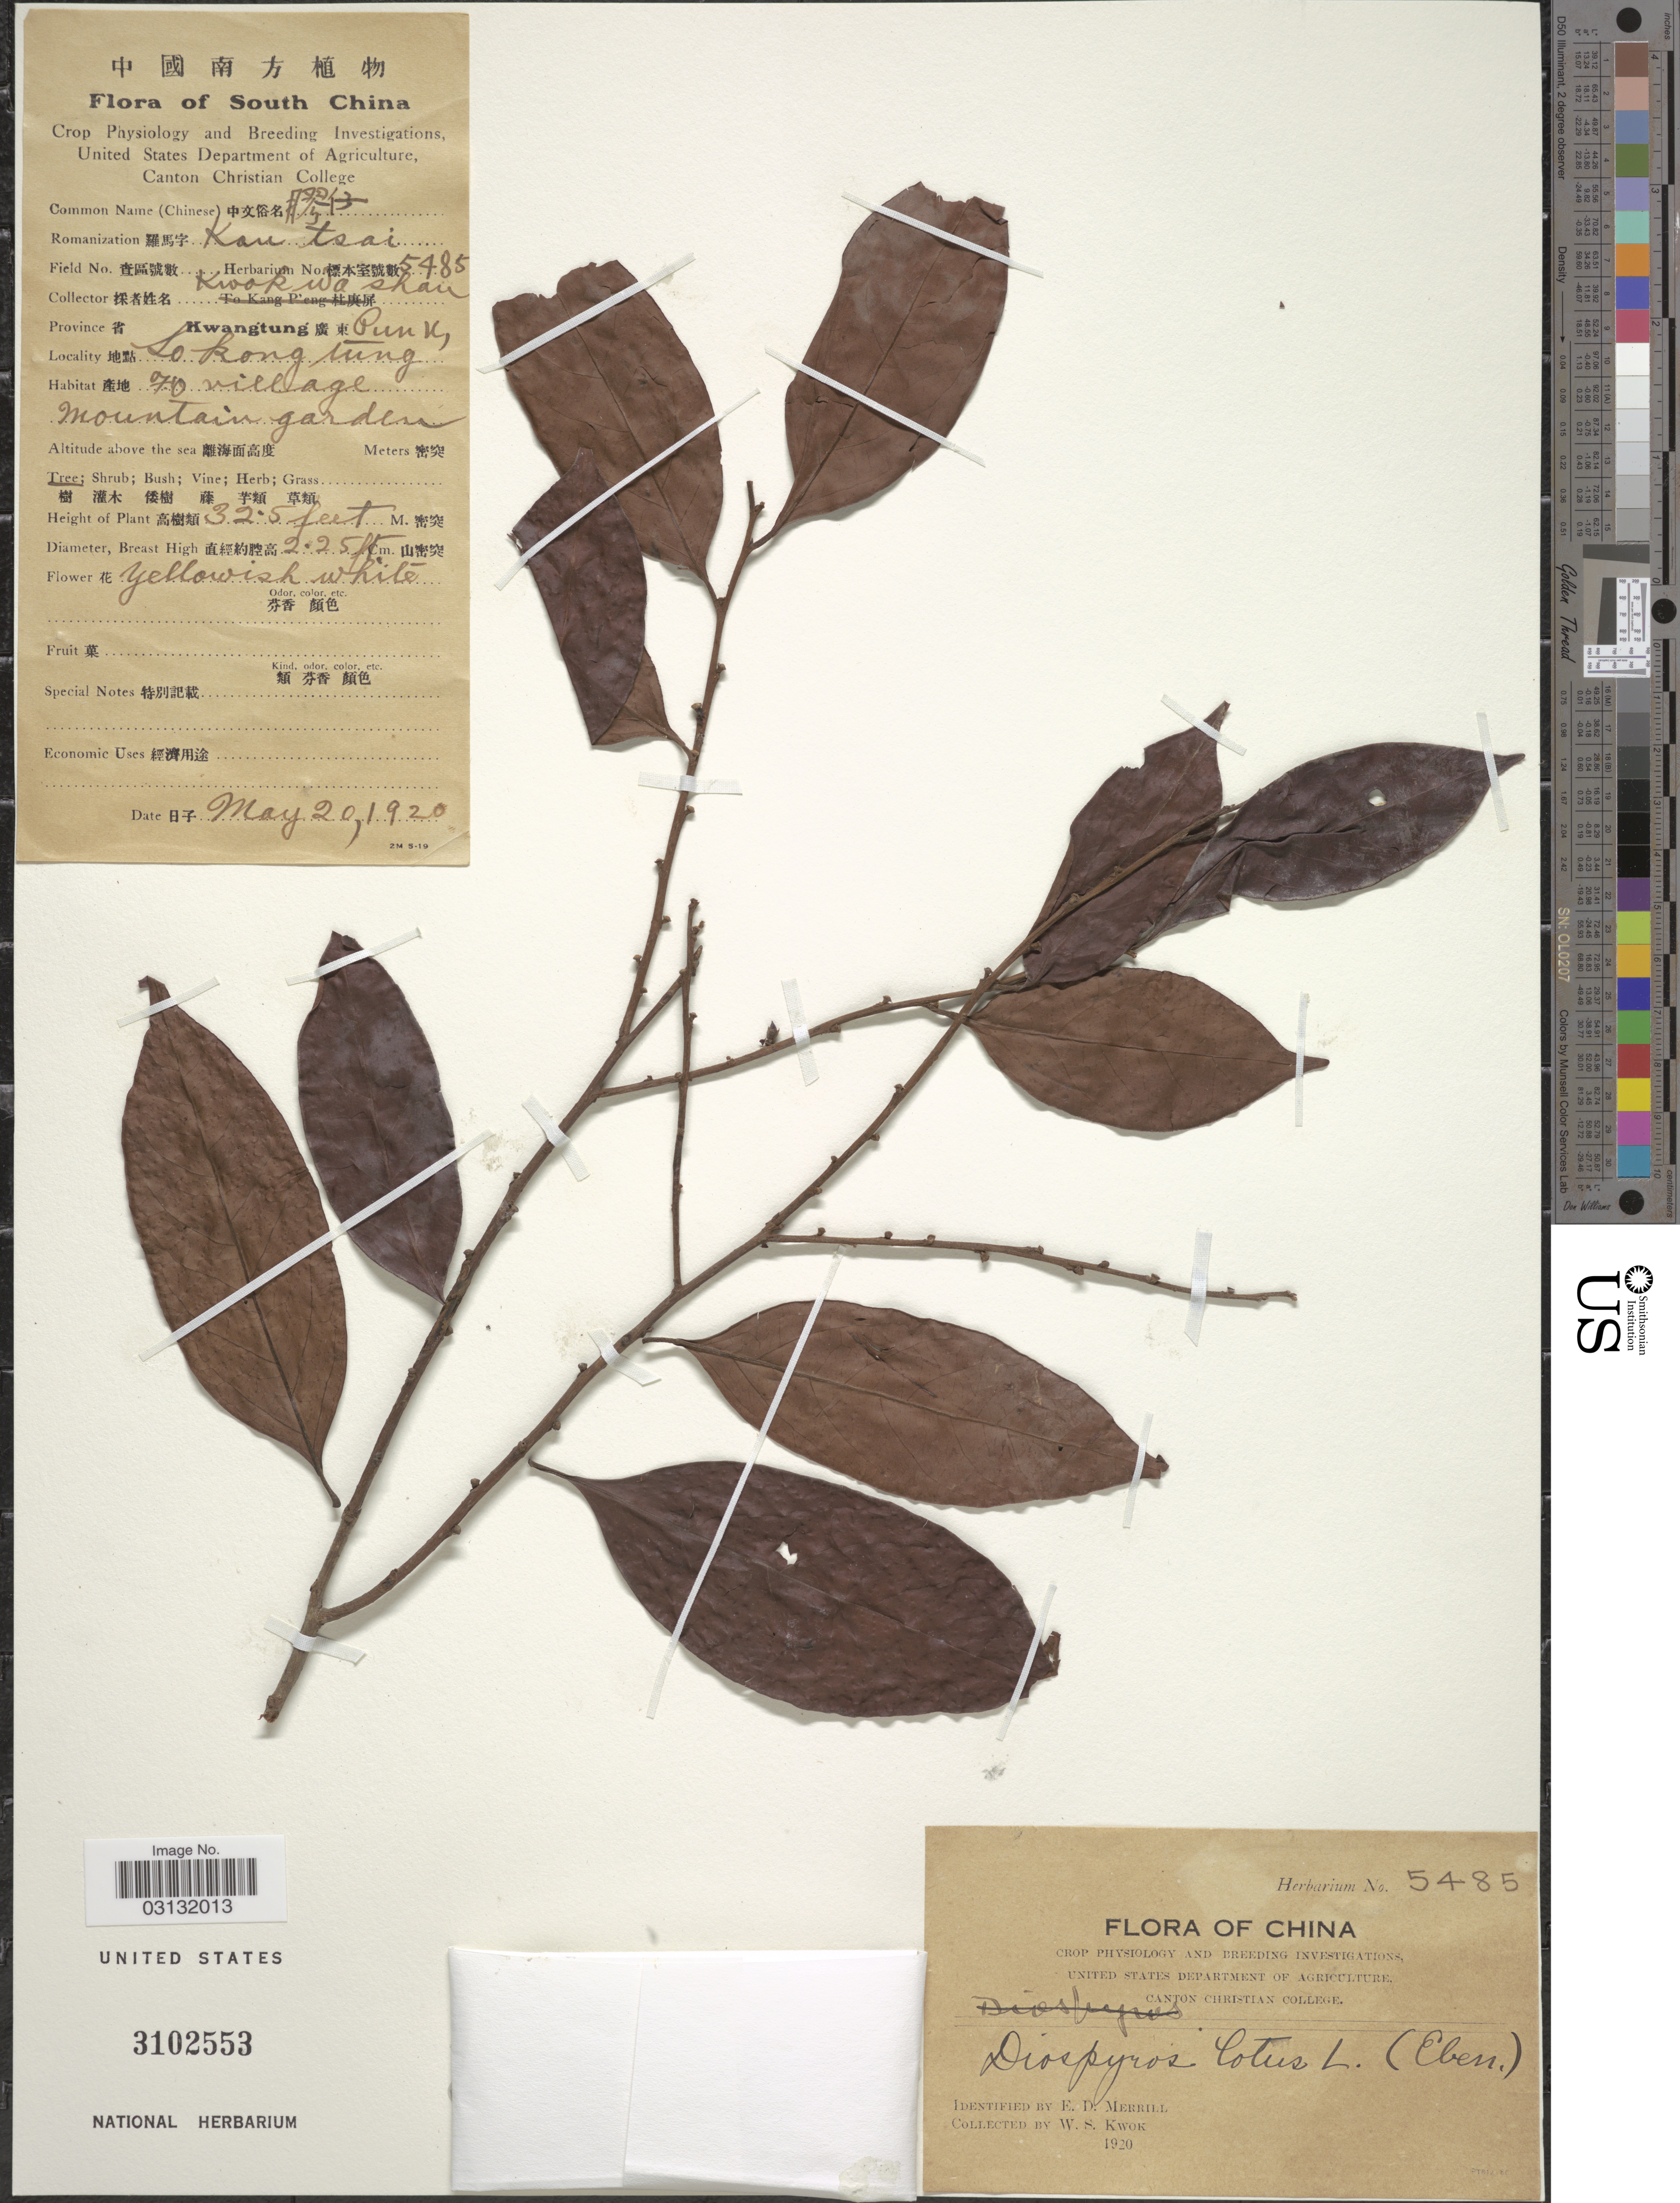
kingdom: Plantae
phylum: Tracheophyta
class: Magnoliopsida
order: Ericales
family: Ebenaceae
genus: Diospyros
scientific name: Diospyros lotus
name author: L.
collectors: K. Shau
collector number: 5485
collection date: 1920-05-20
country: China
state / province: Guangdong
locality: South China, Kwangtung, Punk, Lo kong tung, Fo [interpreted] village mountain garden.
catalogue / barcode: US 3102553